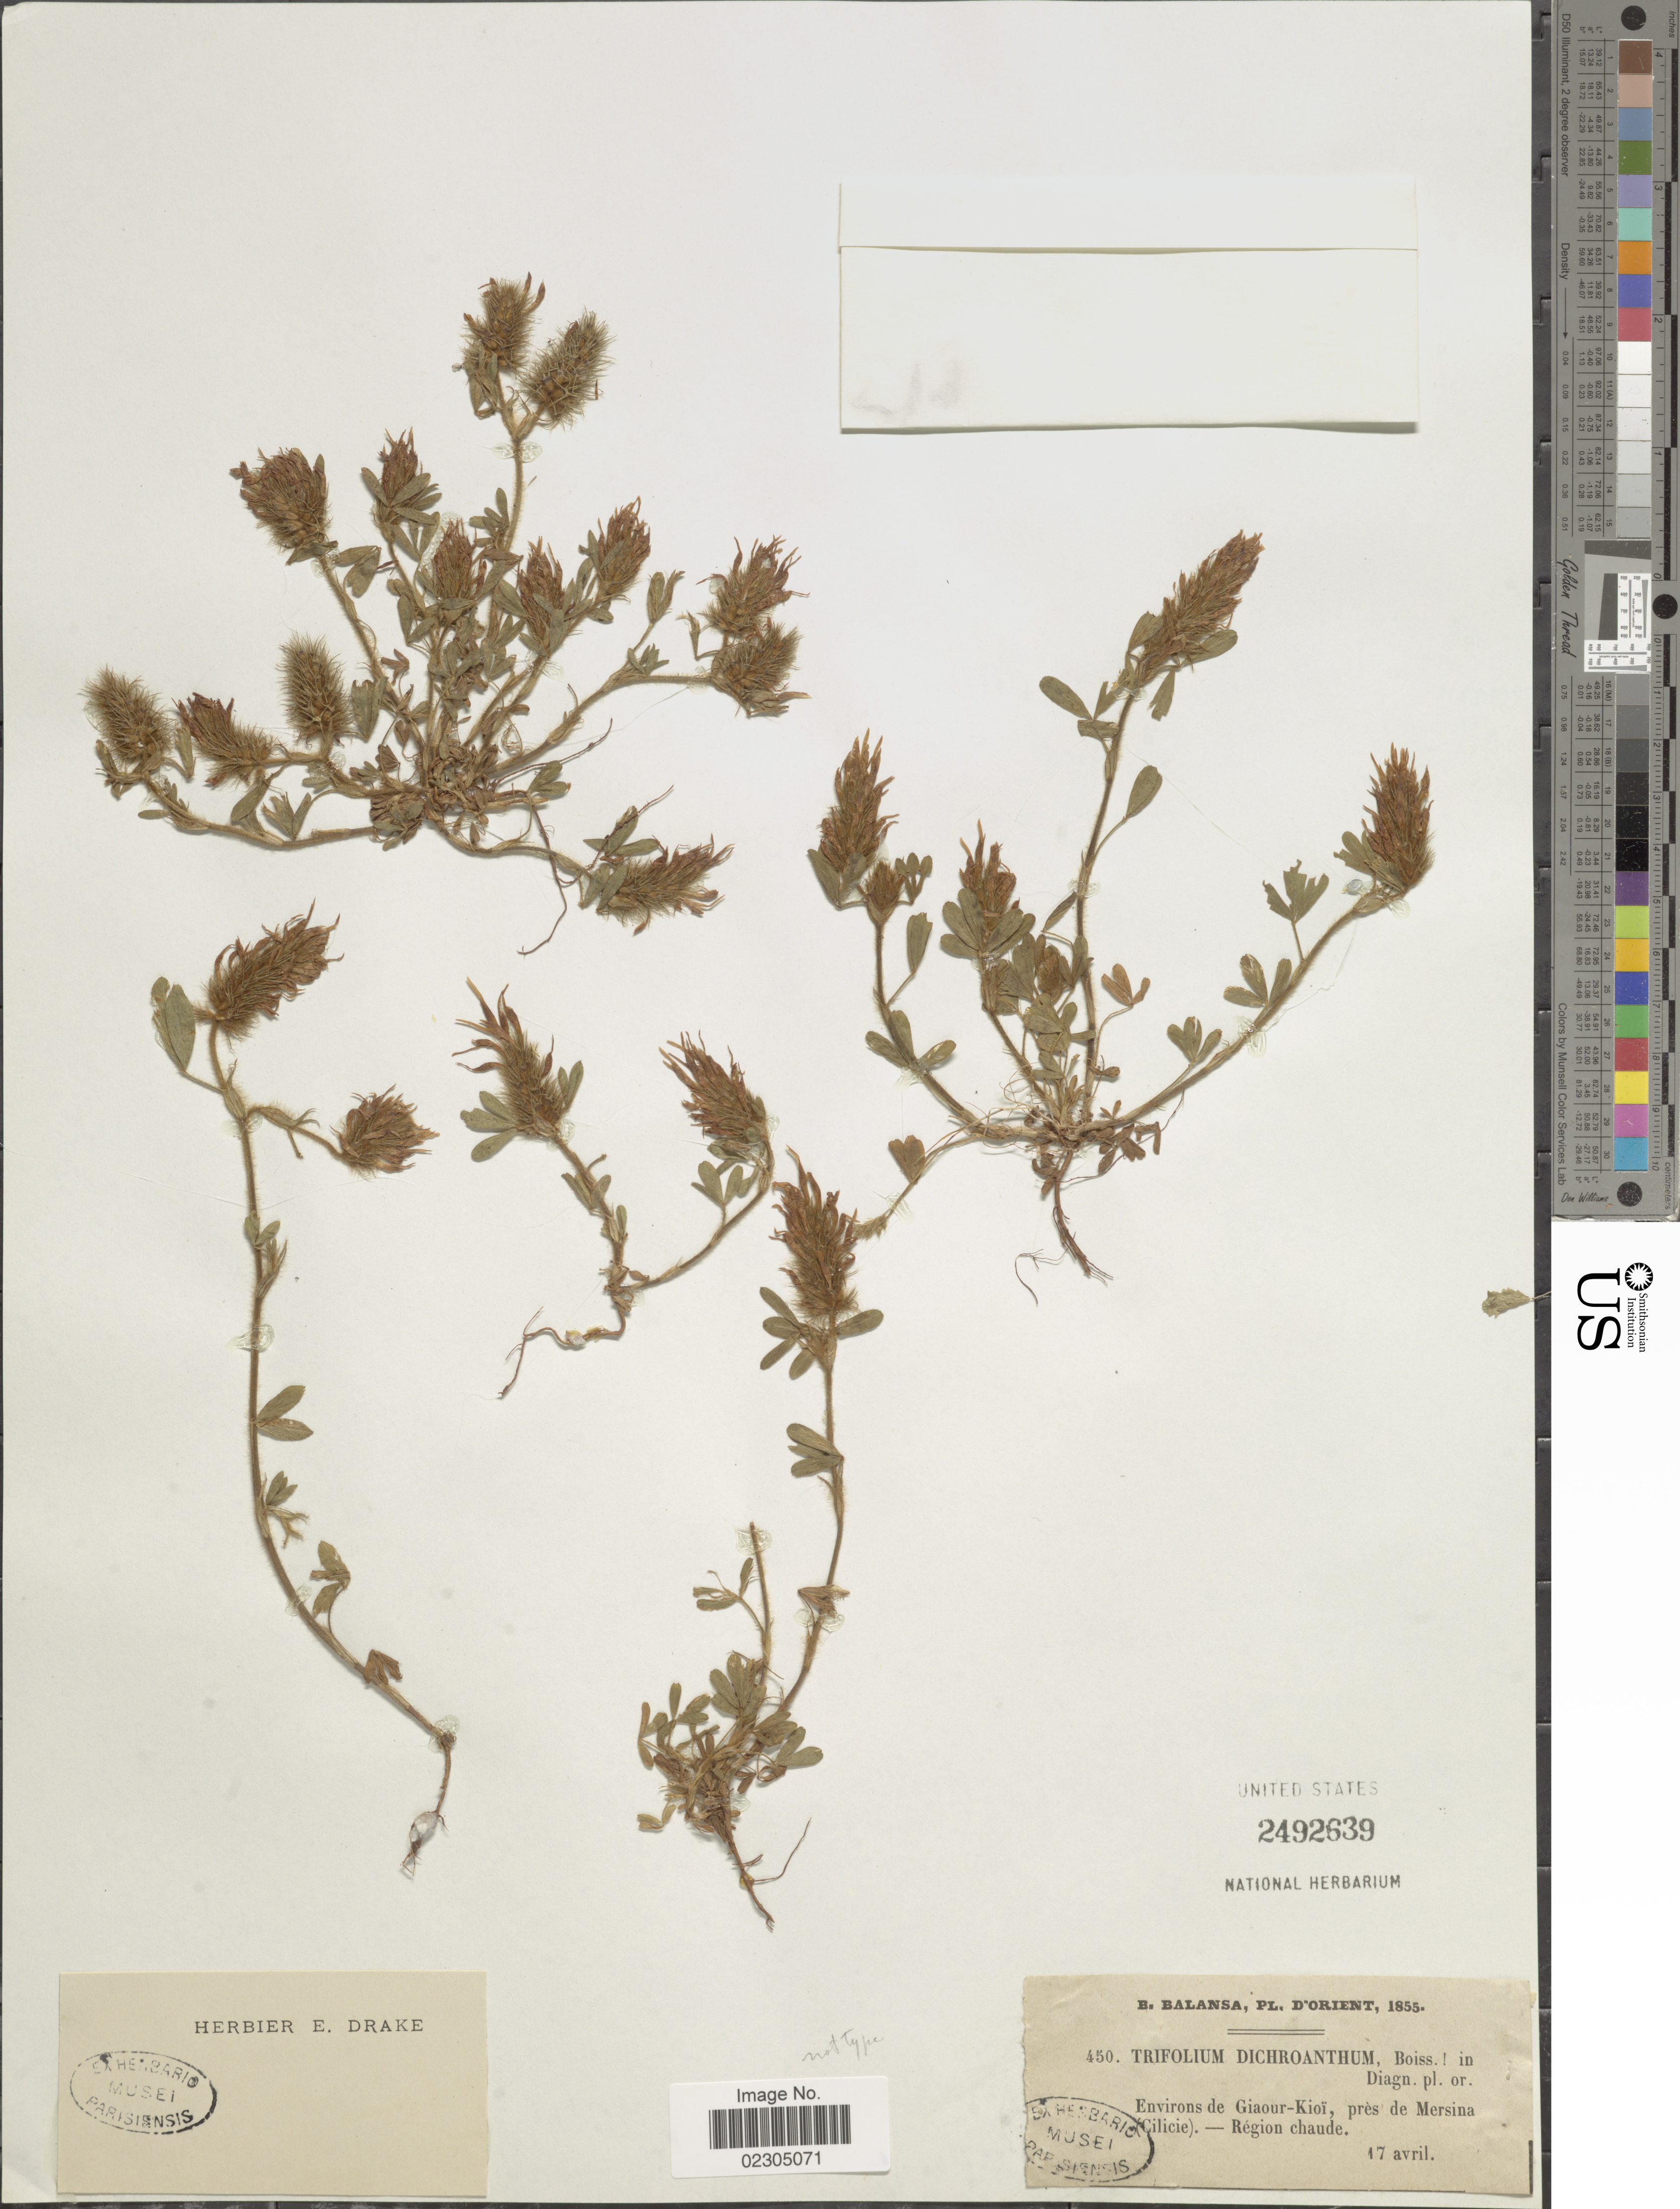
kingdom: Plantae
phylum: Tracheophyta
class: Magnoliopsida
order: Fabales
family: Fabaceae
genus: Trifolium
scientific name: Trifolium dichroanthum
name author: Boiss.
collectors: B. Balansa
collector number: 450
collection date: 1855-04-17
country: Turkey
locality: D'Orient. Environs de Giaour- Kioi, pres de Mersina ( Cilicie). Region chaude.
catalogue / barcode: US 2492639